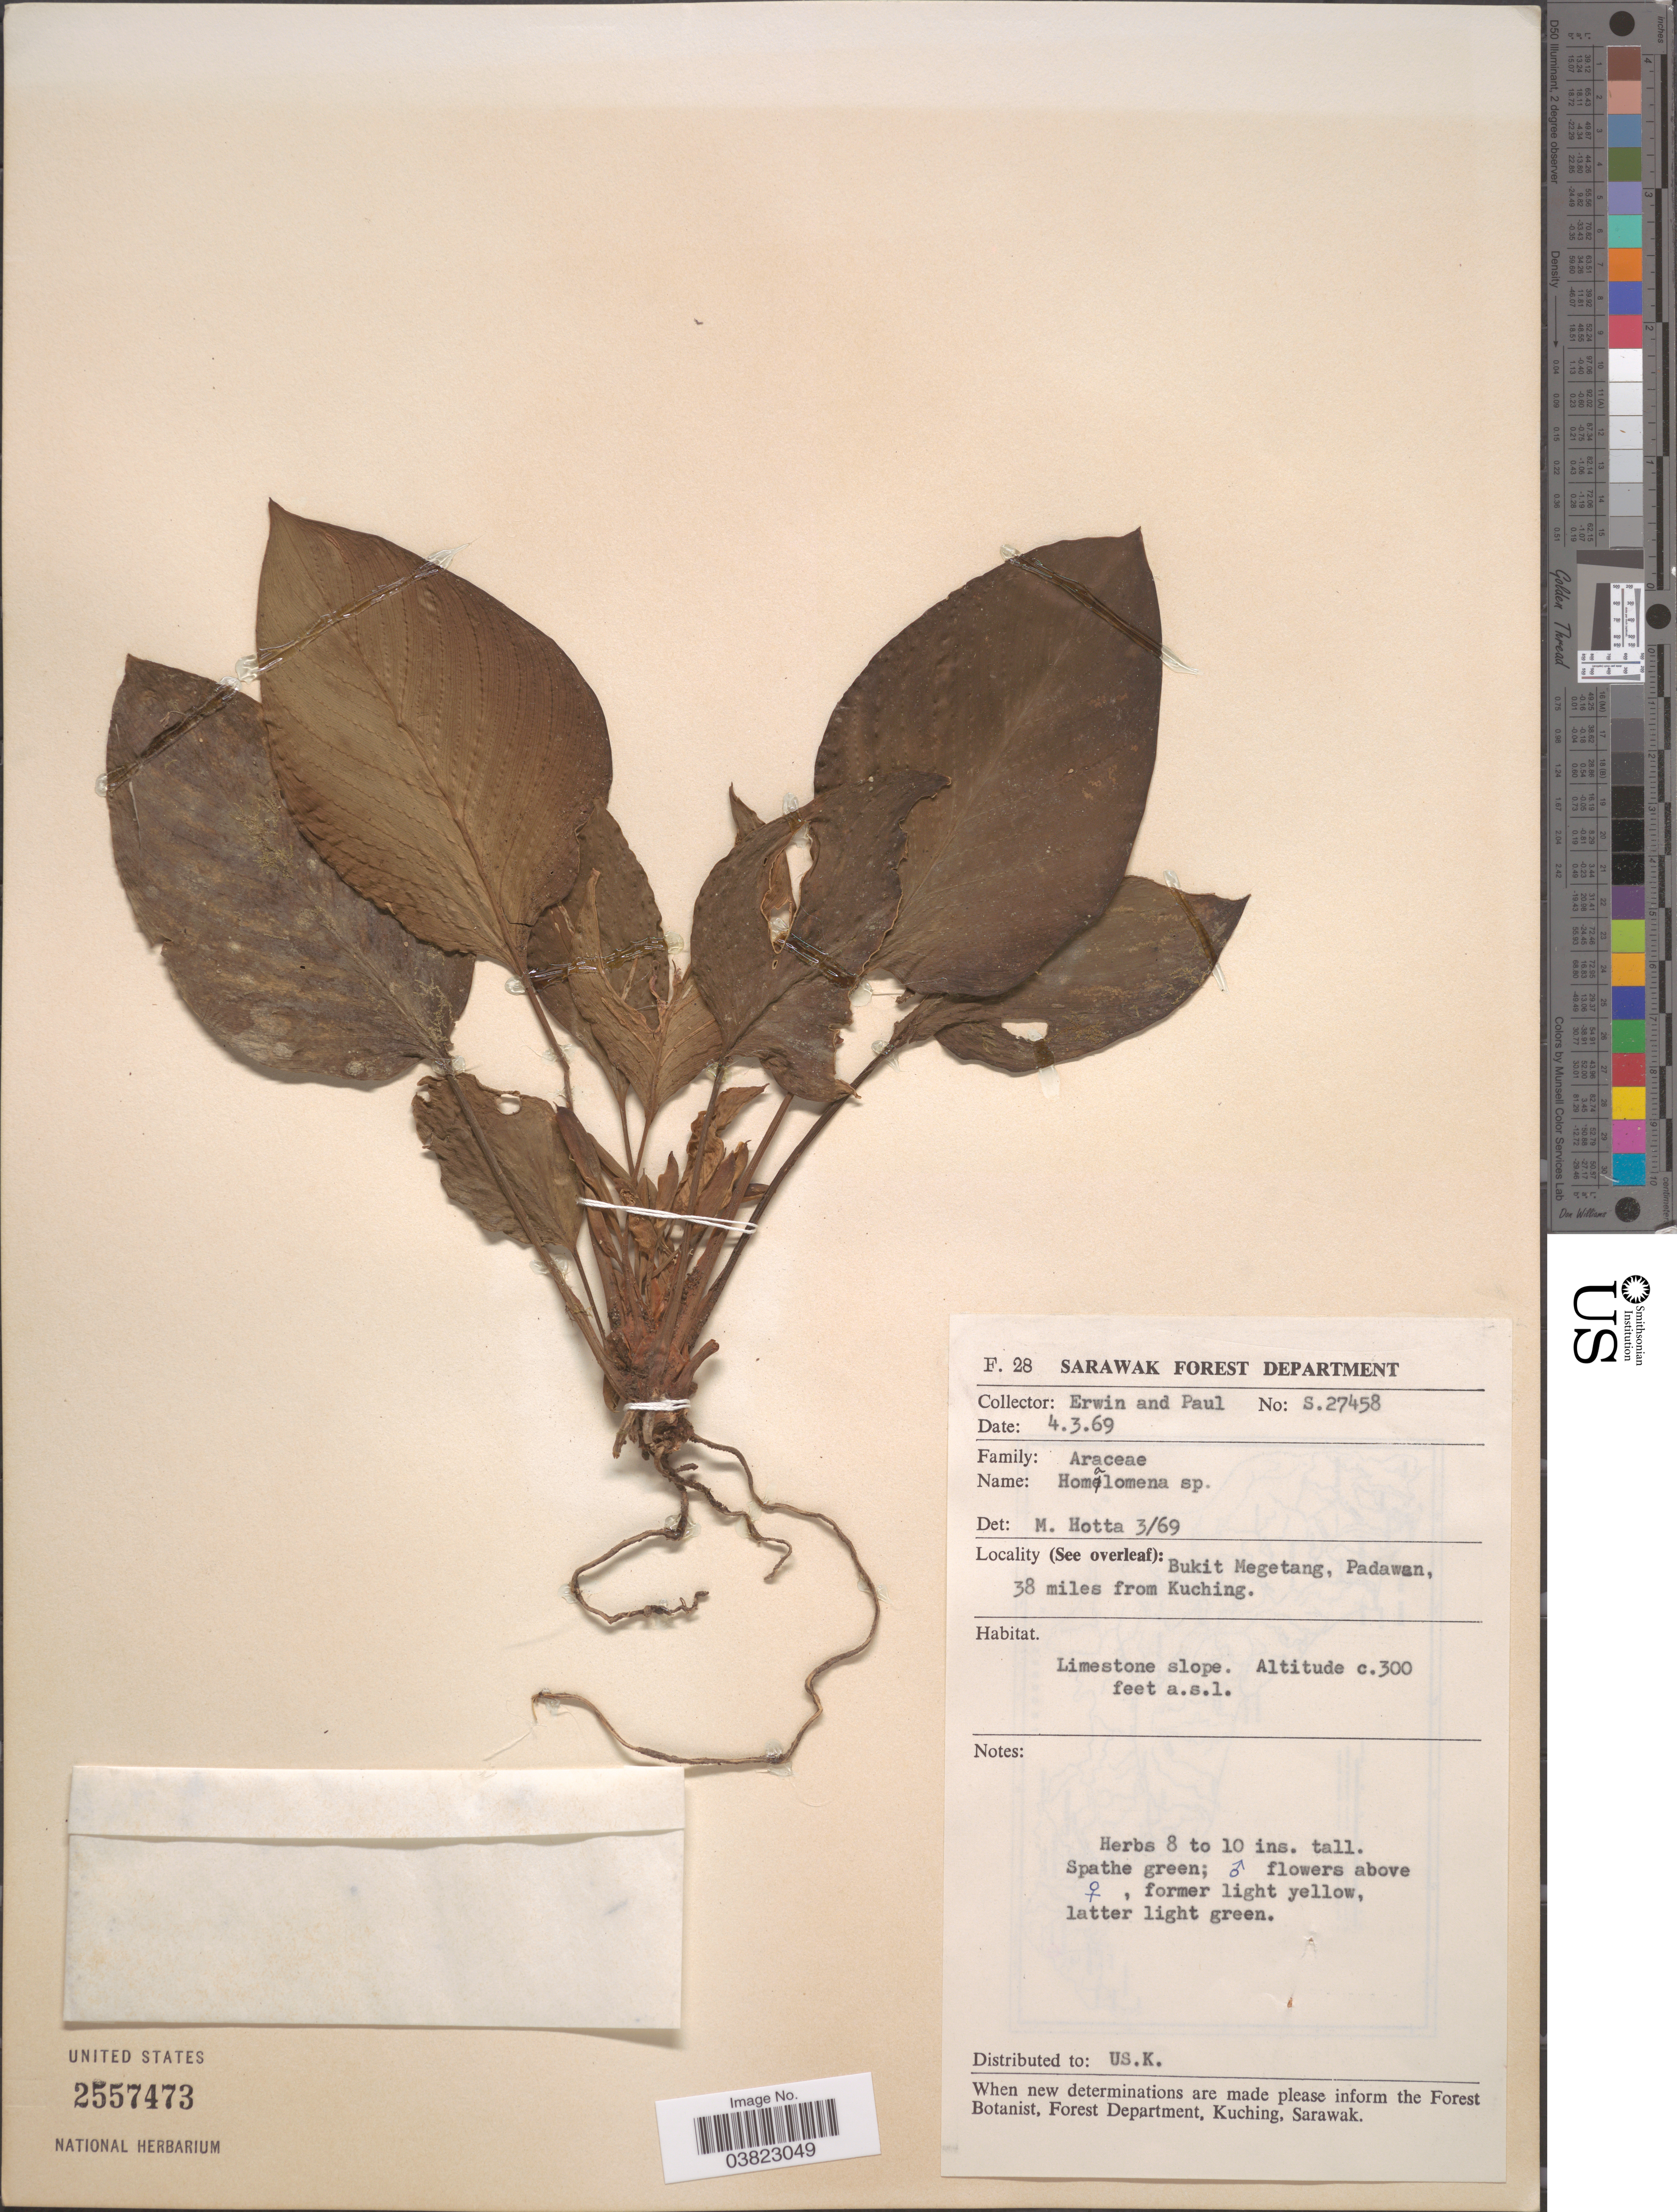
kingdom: Plantae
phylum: Tracheophyta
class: Liliopsida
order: Alismatales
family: Araceae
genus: Homalomena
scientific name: Homalomena sp.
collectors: Erwin & -. Paul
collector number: S.27458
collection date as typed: Transcribed d/m/y: 4/3/69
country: Malaysia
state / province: Sarawak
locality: Bukit Megetang, Padawan, 38 miles from Kuching.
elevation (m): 91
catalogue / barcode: US 2557473